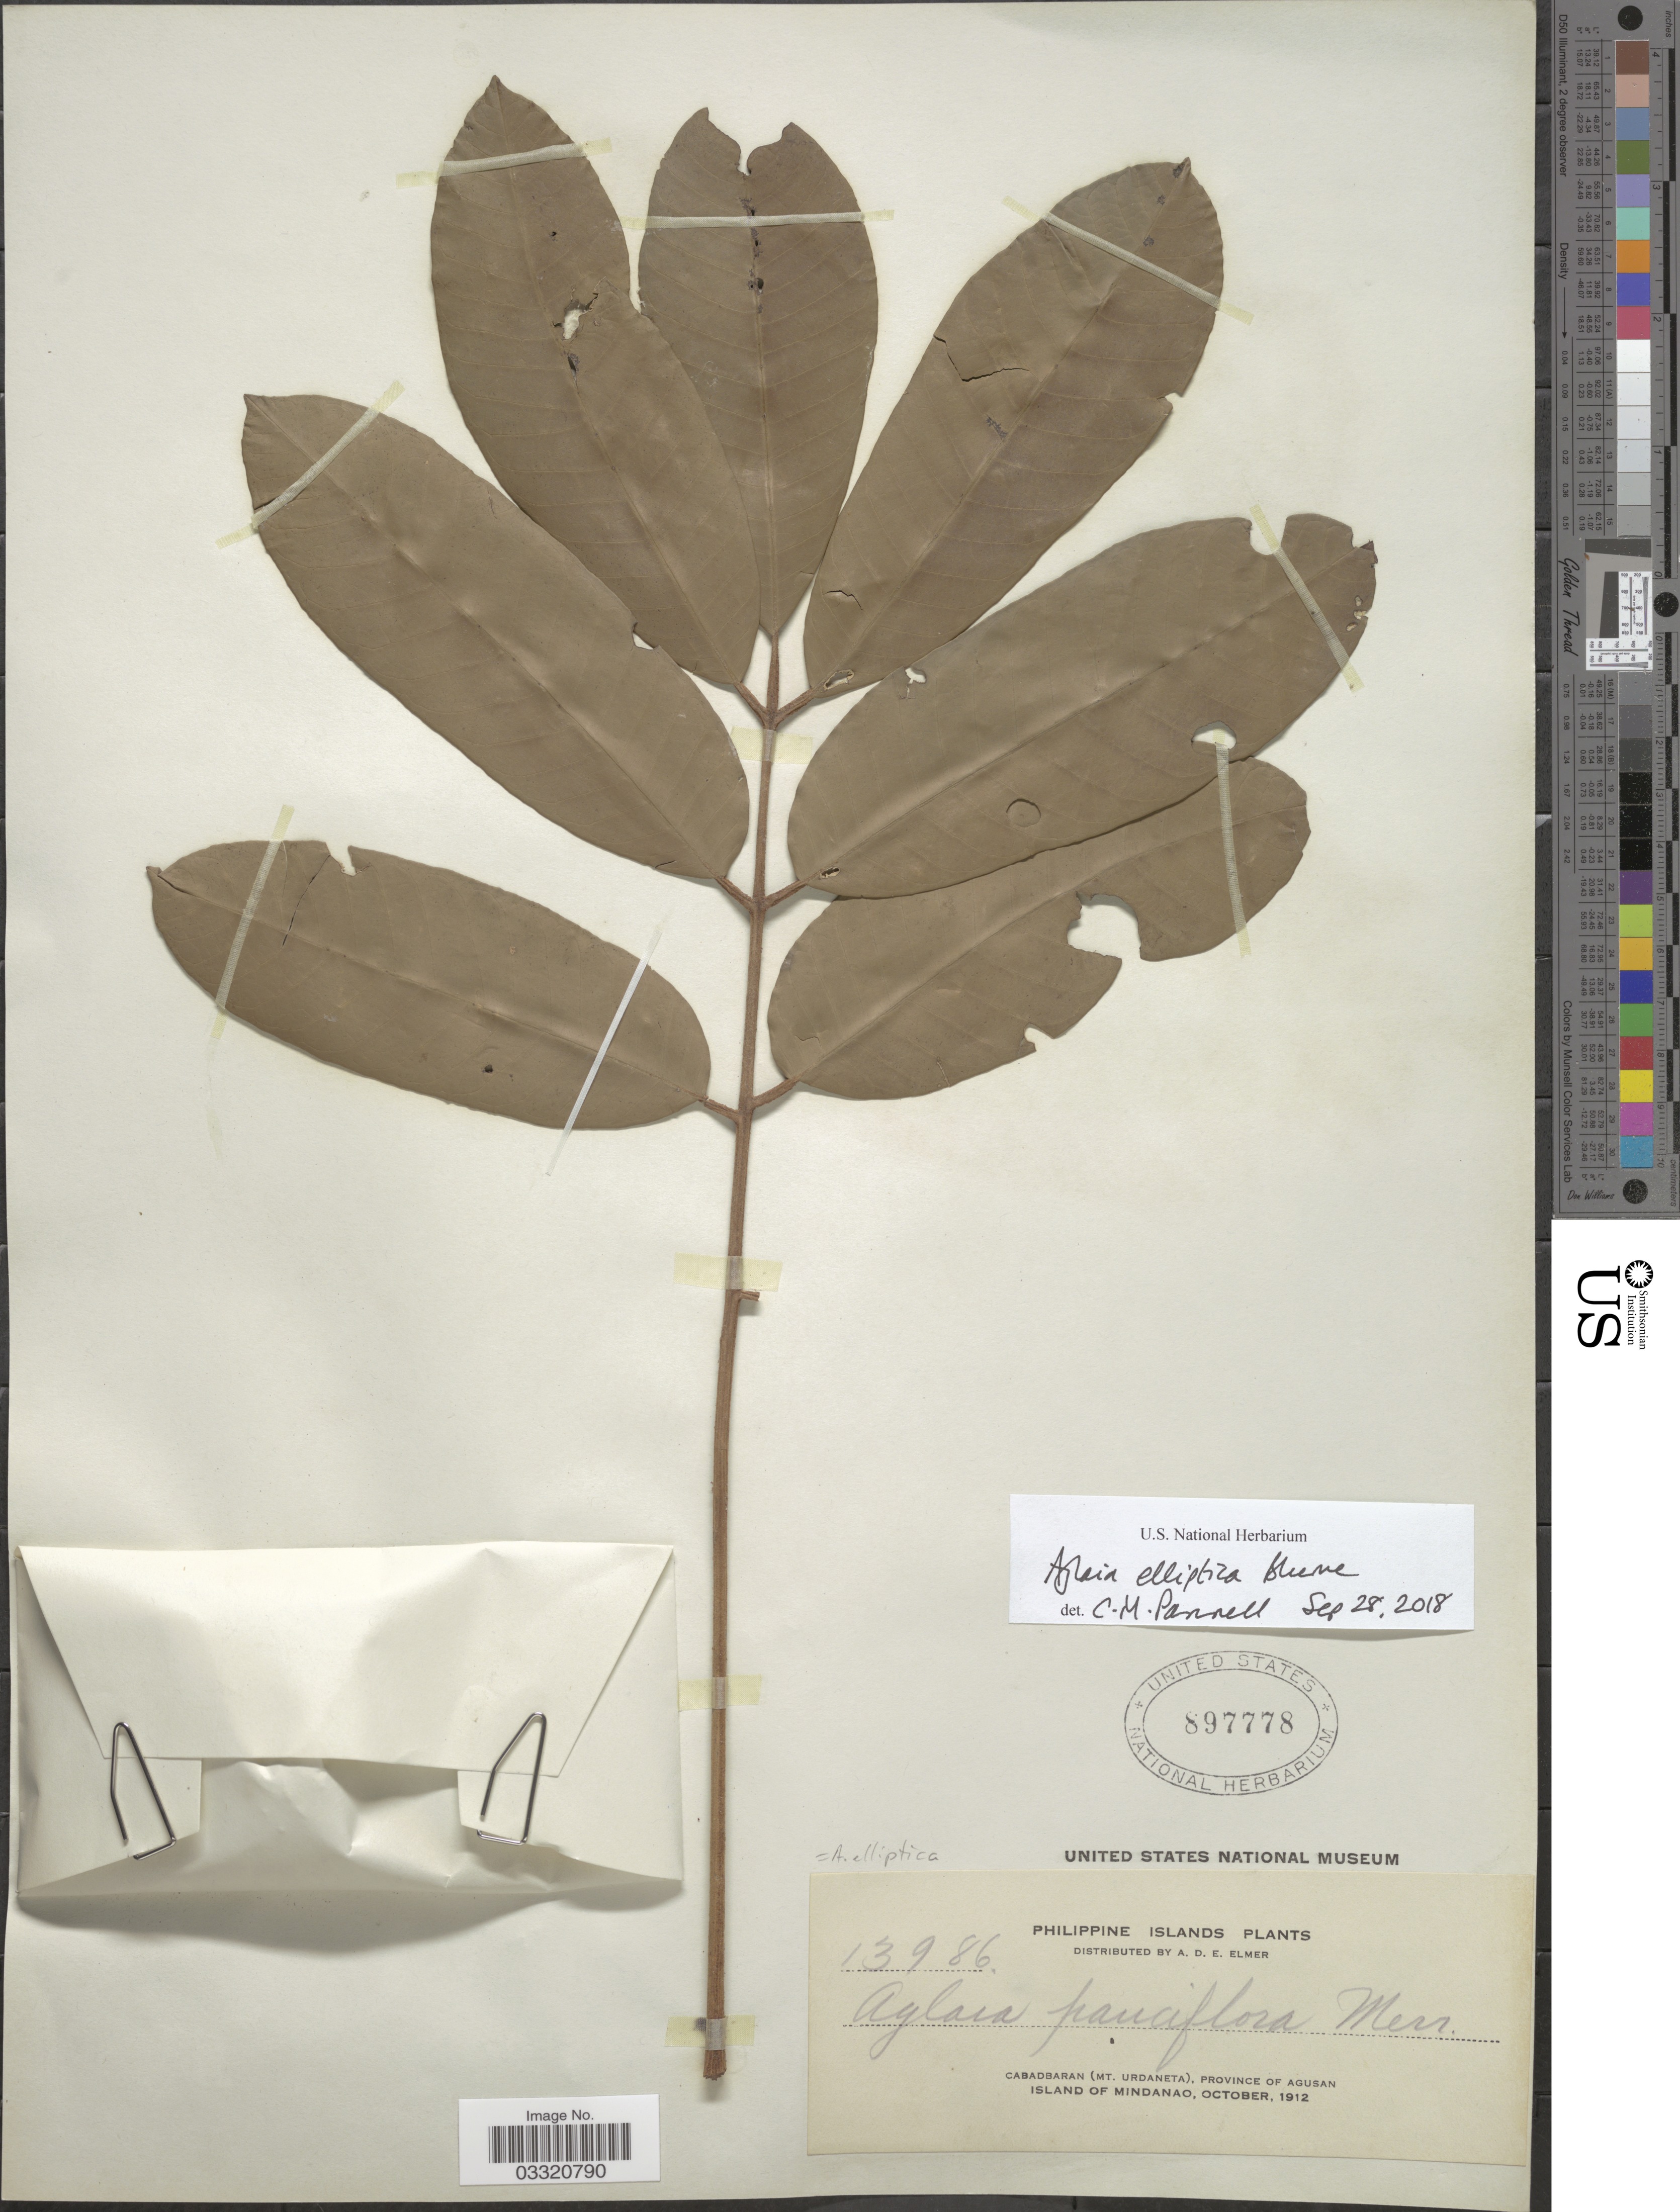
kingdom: Plantae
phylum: Tracheophyta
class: Magnoliopsida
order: Sapindales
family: Meliaceae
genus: Aglaia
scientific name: Aglaia elliptica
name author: Blume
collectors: A. D. E. Elmer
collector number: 13986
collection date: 1912-10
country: Philippines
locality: Cabadbaran (Mt. Urdaneta), Province of Agusan, Island of Mindanao.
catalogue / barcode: US 897778